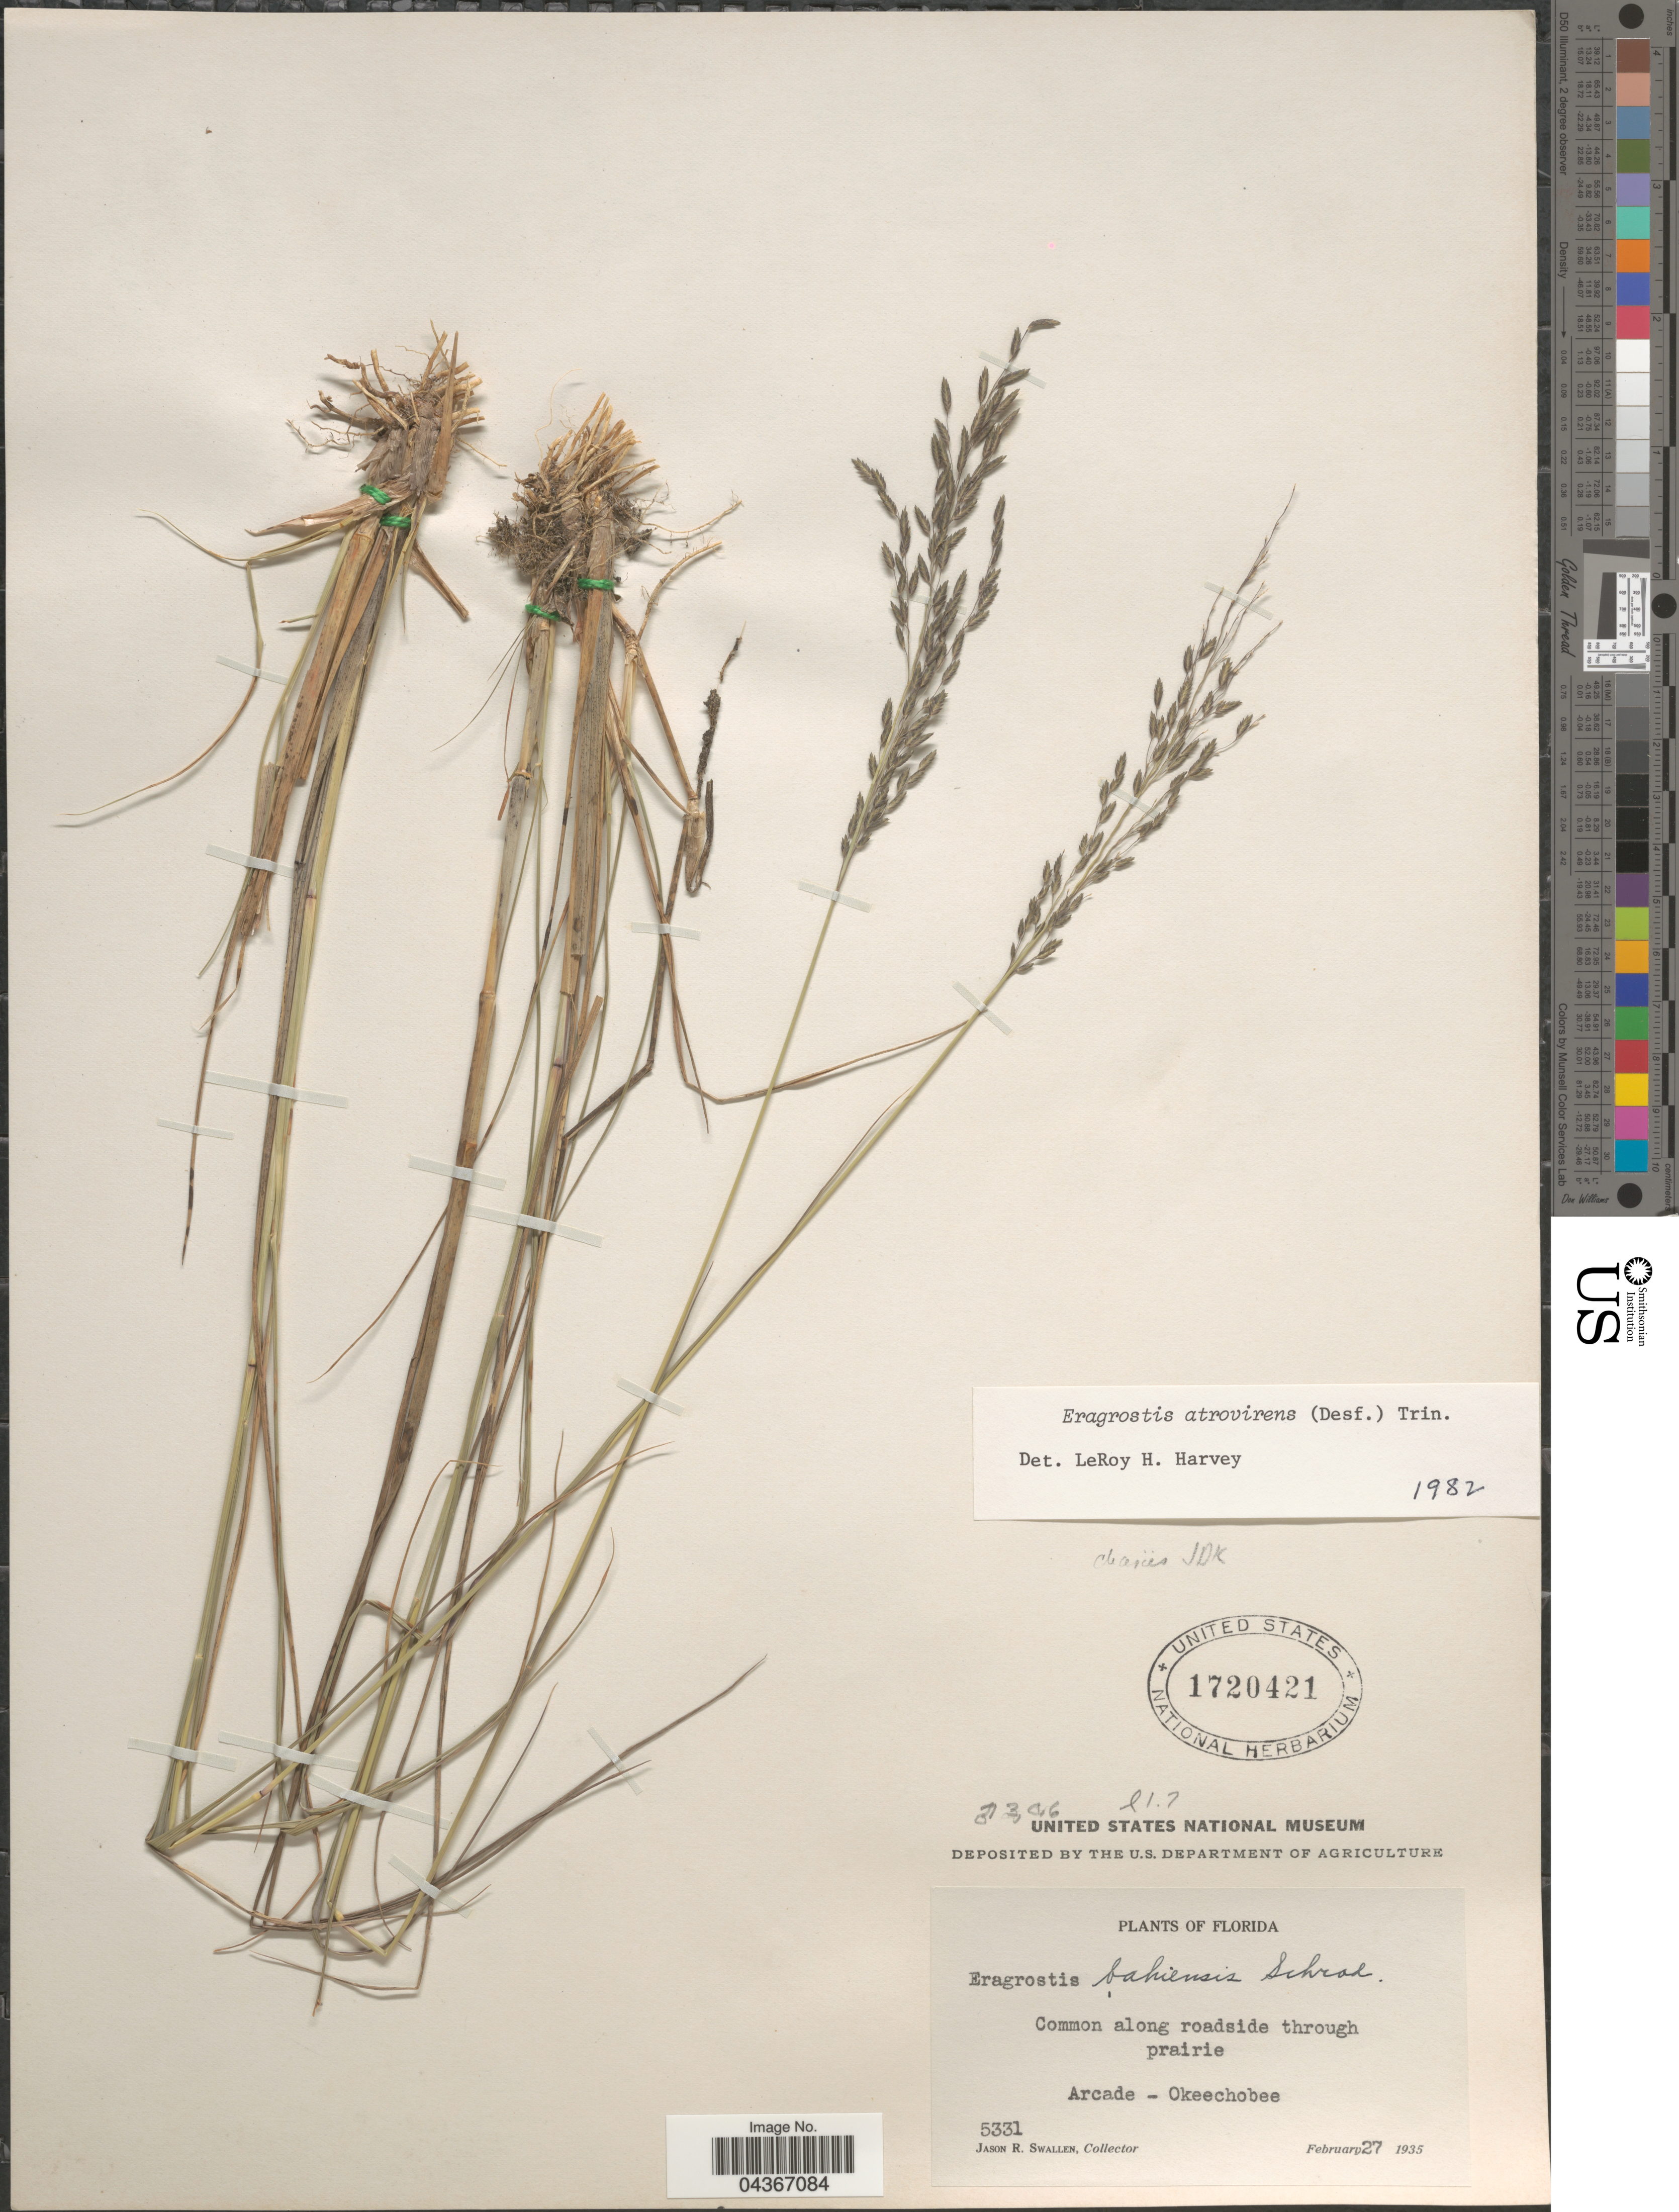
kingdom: Plantae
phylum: Tracheophyta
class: Liliopsida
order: Poales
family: Poaceae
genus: Eragrostis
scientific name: Eragrostis atrovirens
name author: Lange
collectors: J. R. Swallen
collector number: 5331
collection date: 1935-02-27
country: United States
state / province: Florida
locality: Common along roadside through prairie. Arcade - Okeechobee.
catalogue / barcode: US 1720421